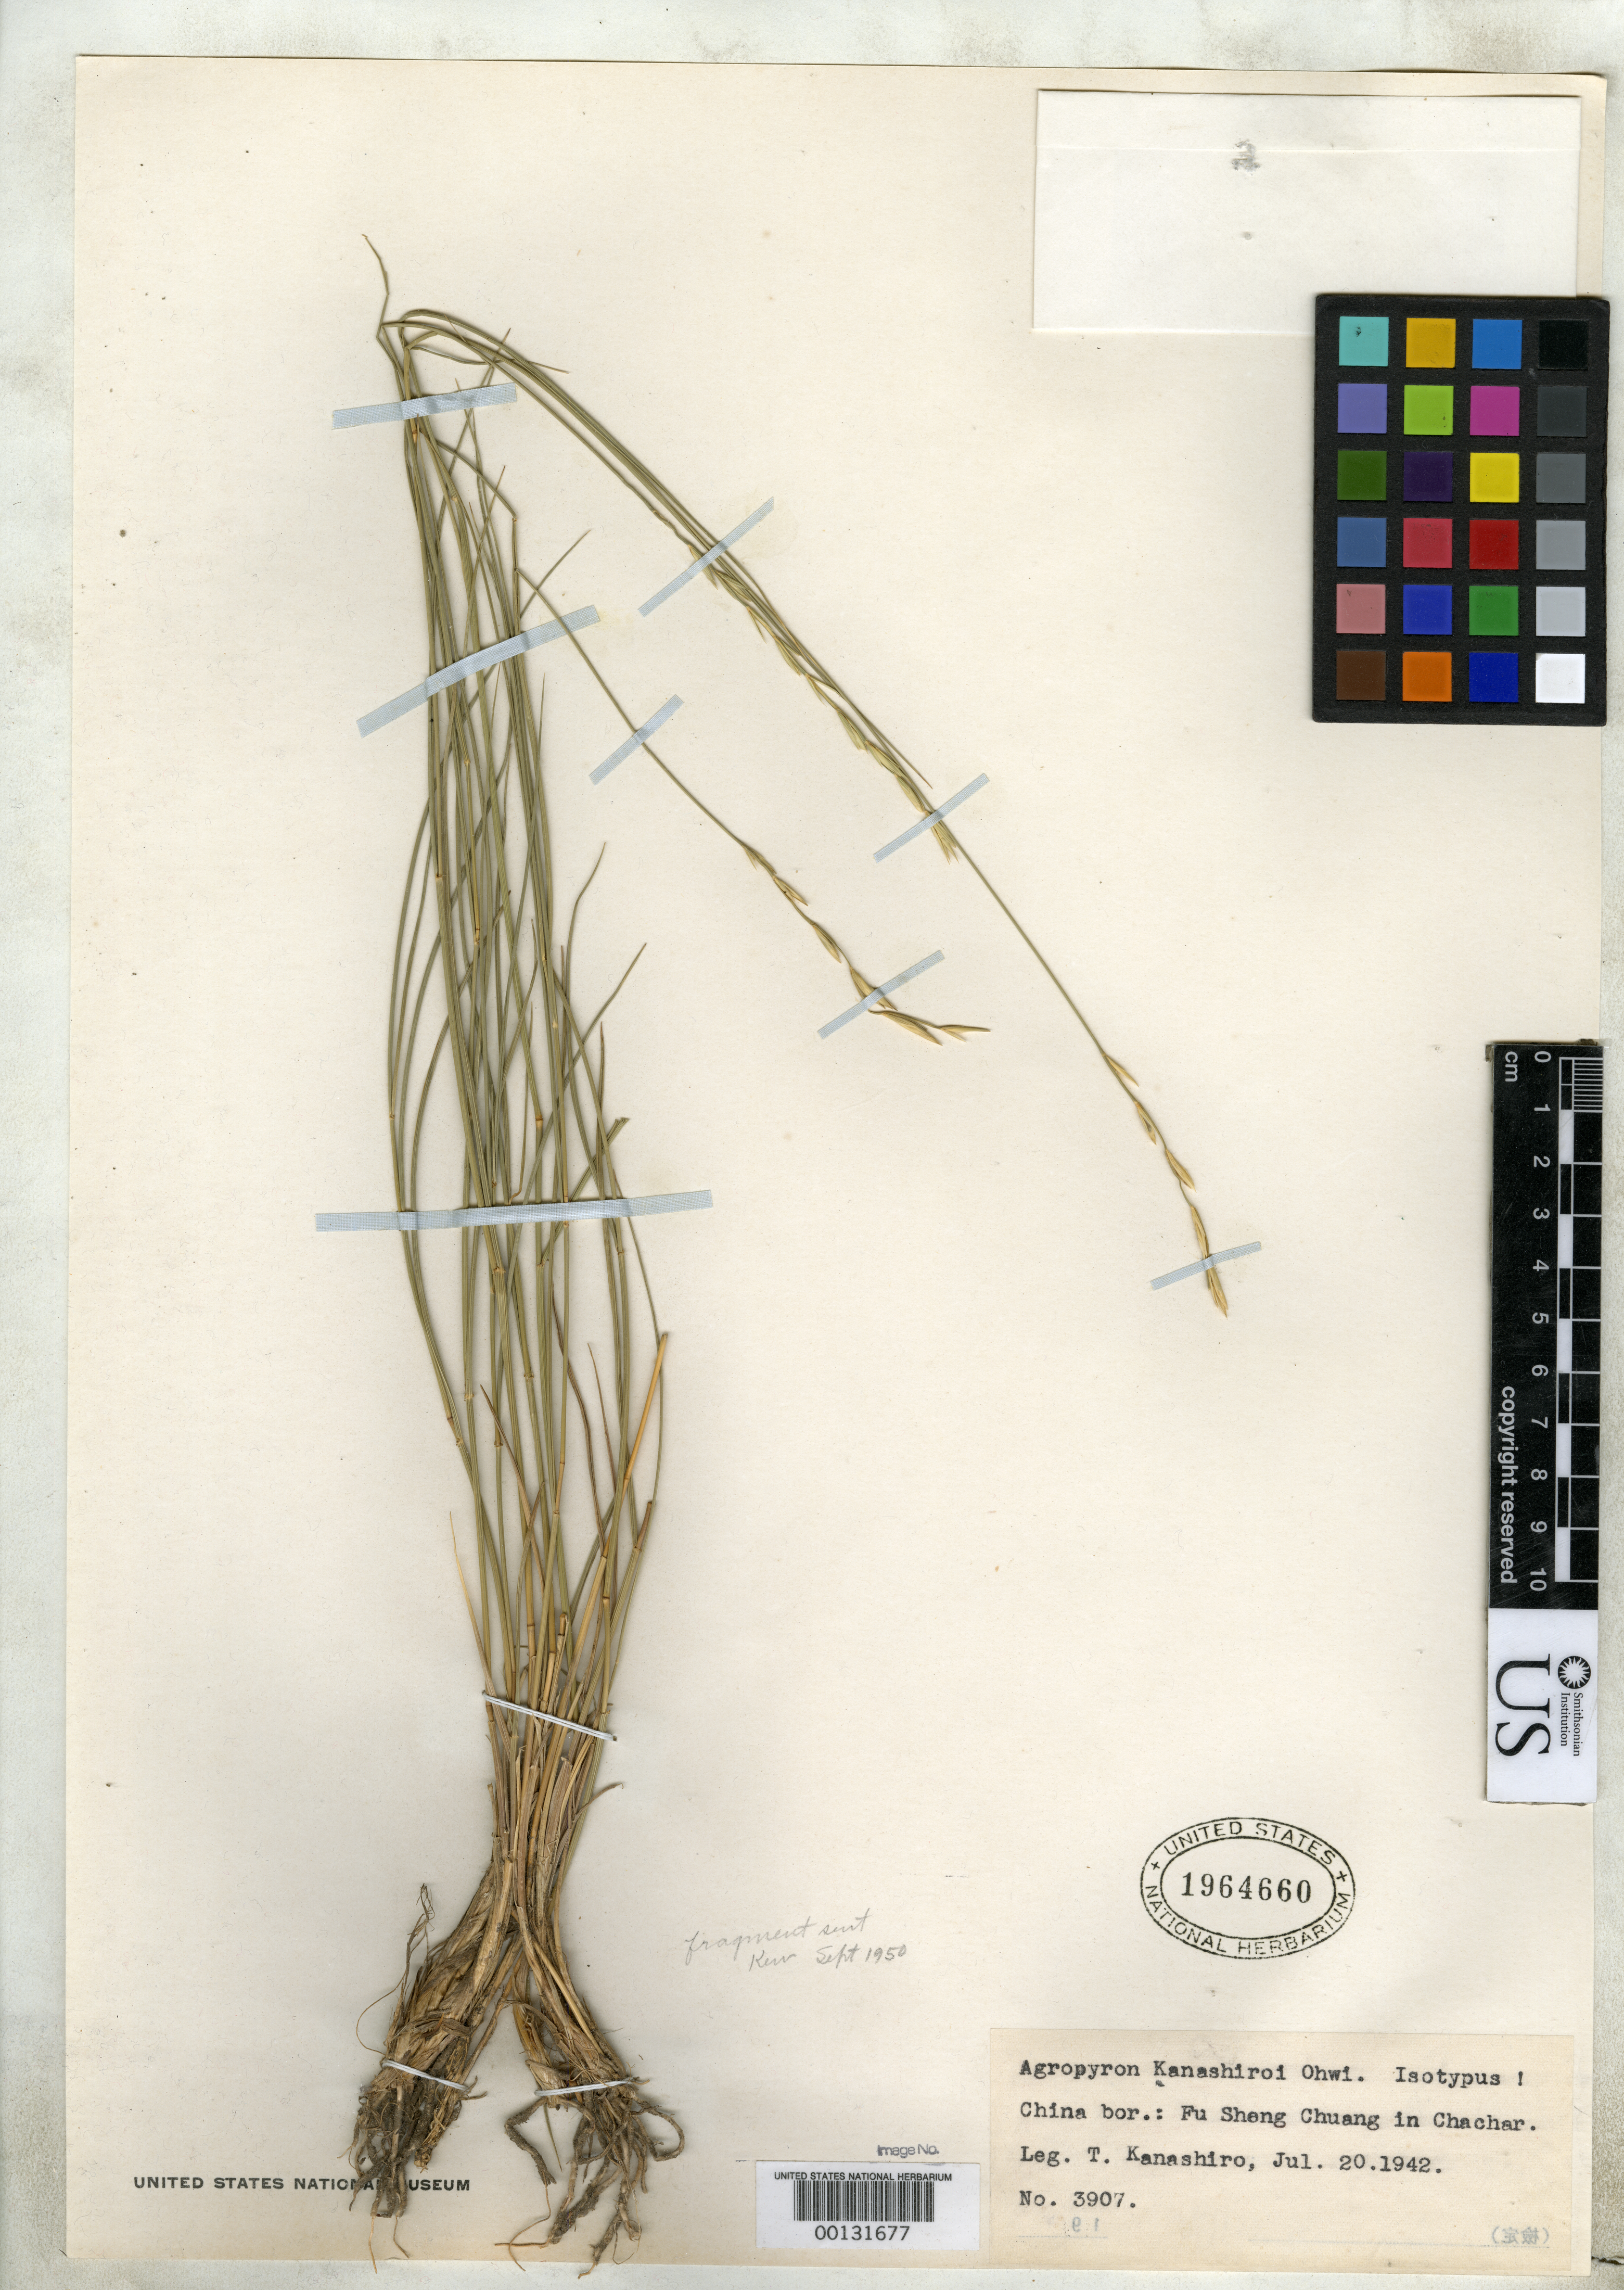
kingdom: Plantae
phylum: Tracheophyta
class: Liliopsida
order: Poales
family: Poaceae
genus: Agropyron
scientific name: Agropyron kanashiroi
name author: Ohwi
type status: Isotype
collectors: T. Kanashiro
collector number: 3907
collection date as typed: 20 Jul 1942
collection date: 1942-07-20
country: China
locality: Fu Sheng Chuang in Chachar.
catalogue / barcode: US 1964660